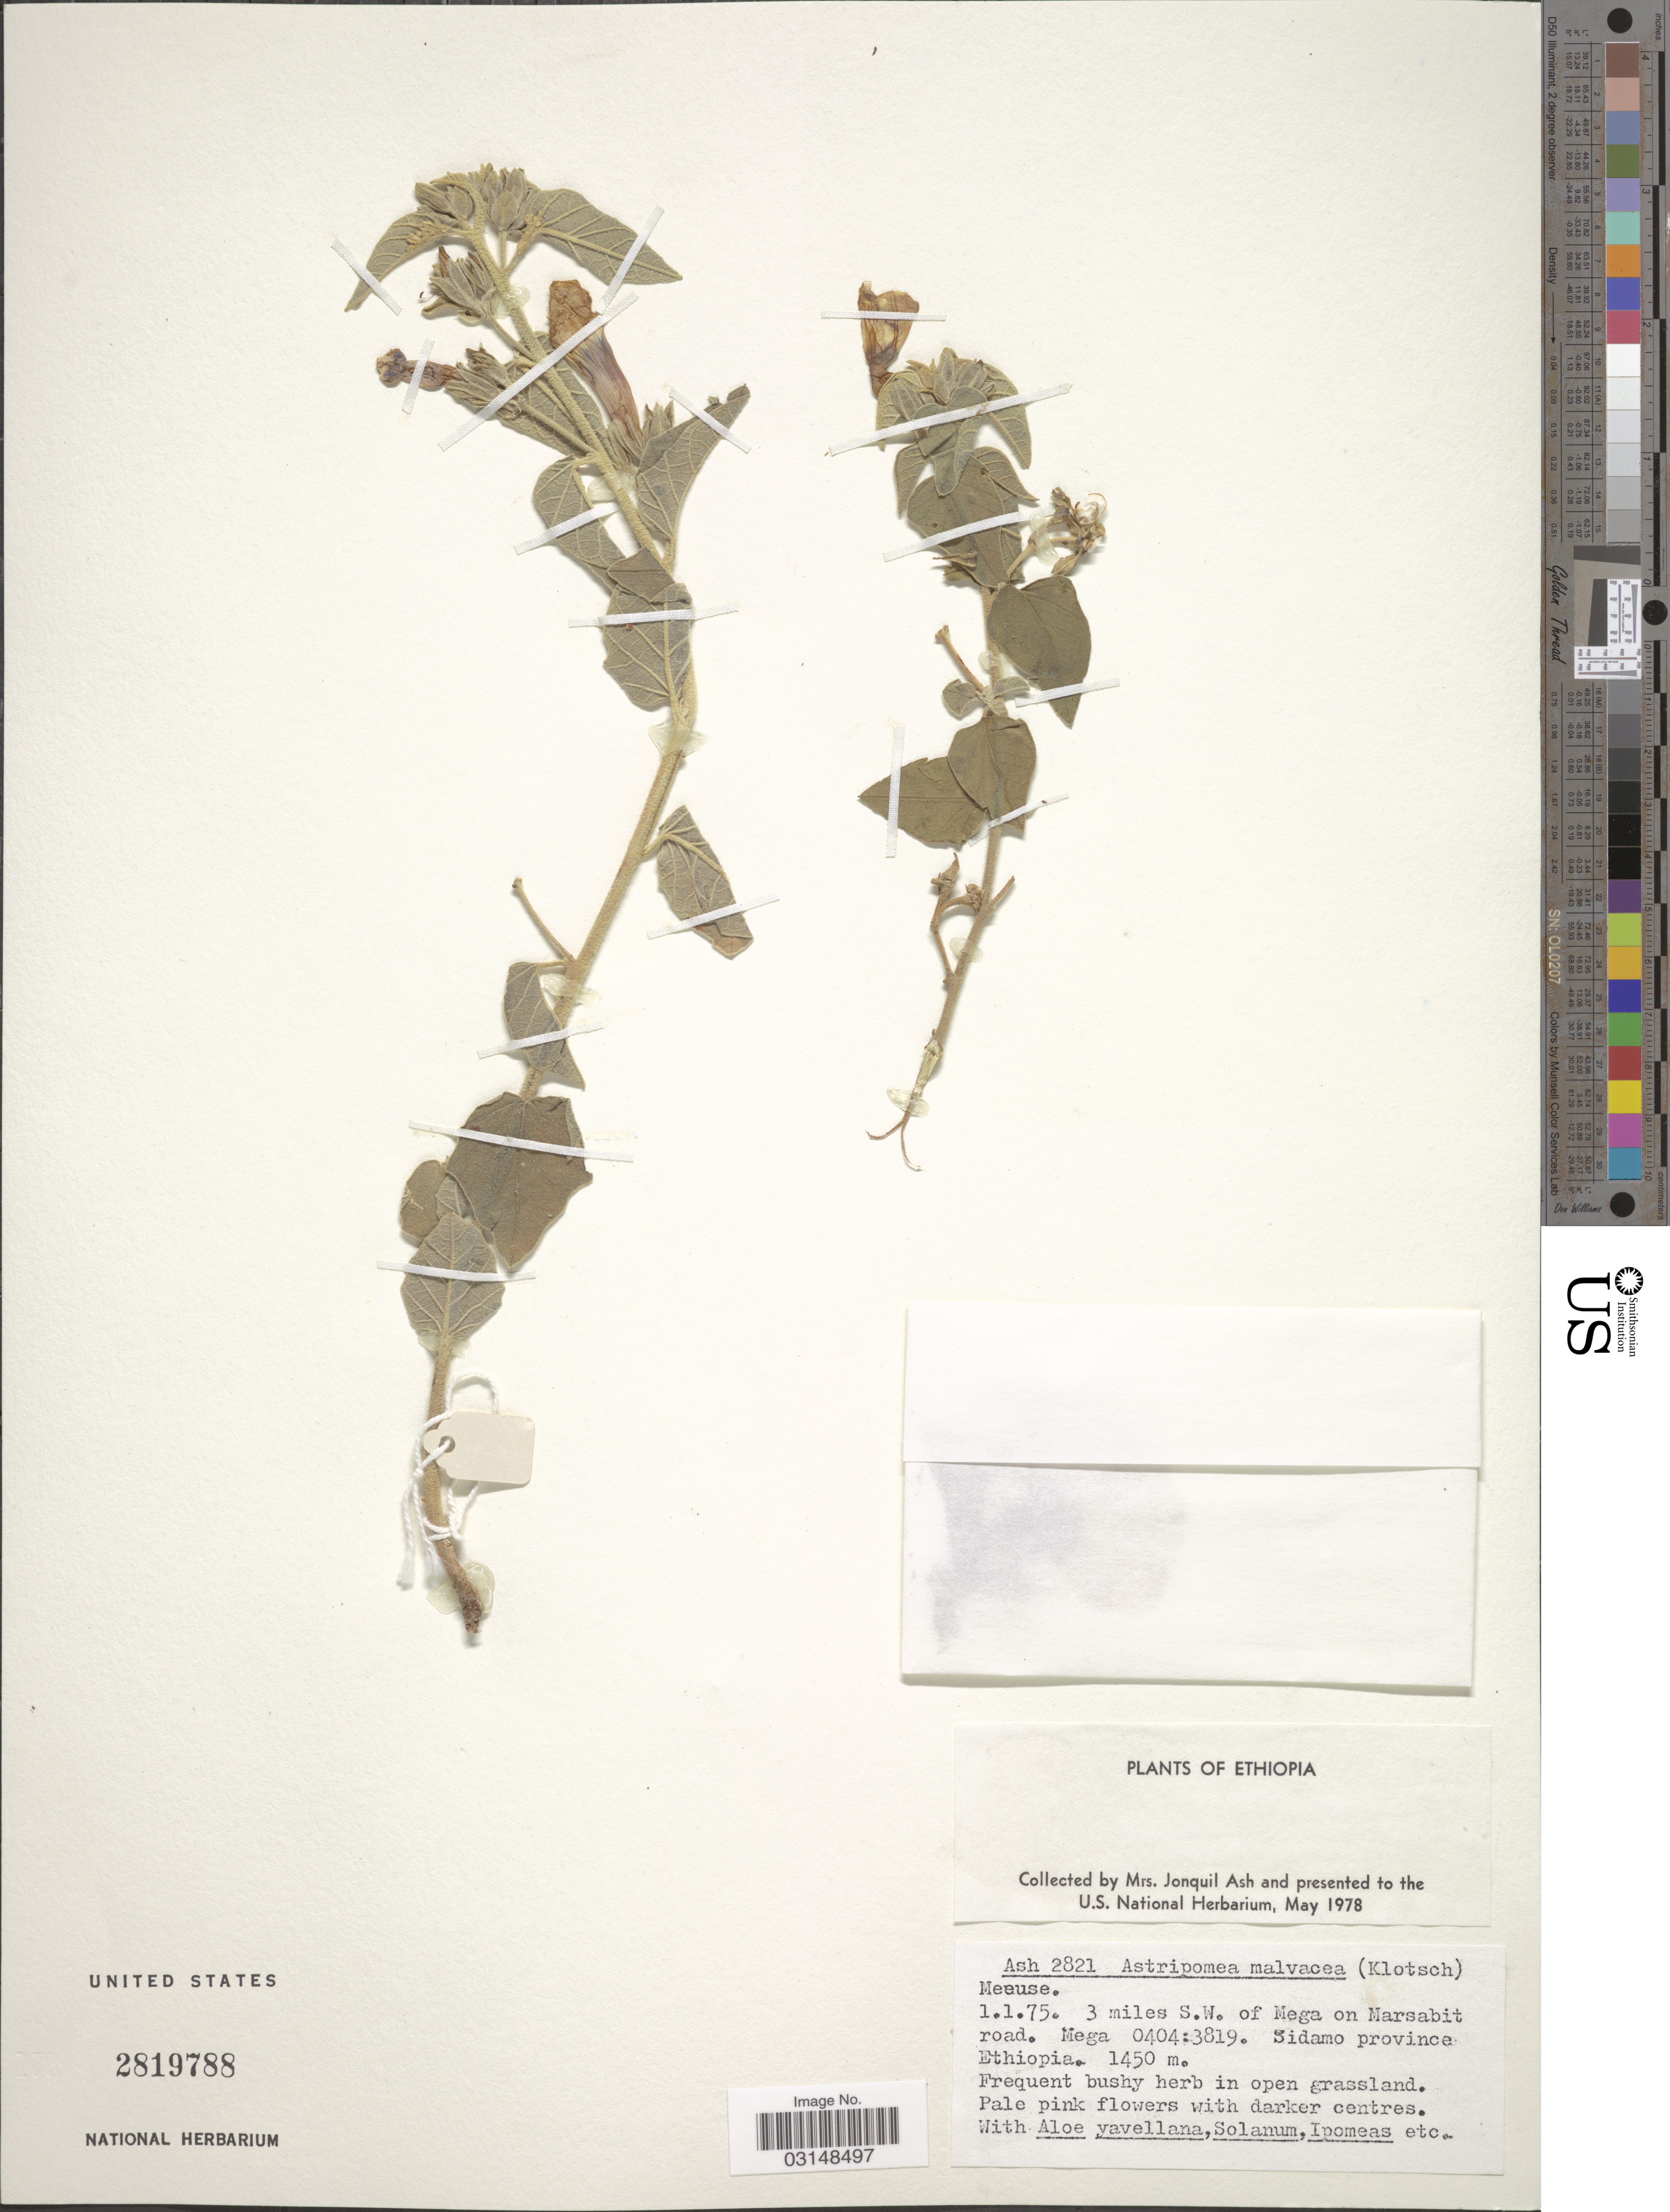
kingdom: Plantae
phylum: Tracheophyta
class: Magnoliopsida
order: Solanales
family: Convolvulaceae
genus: Astripomoea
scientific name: Astripomoea malvacea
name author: (Klotzsch) A. Meeuse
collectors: -. Ash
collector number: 2821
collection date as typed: Transcribed d/m/y: 1/1/75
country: Ethiopia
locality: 3 miles S.W. of Mega on Marsabit road, Mega 0404:3819, Sidamo province.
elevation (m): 1450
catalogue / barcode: US 2819788